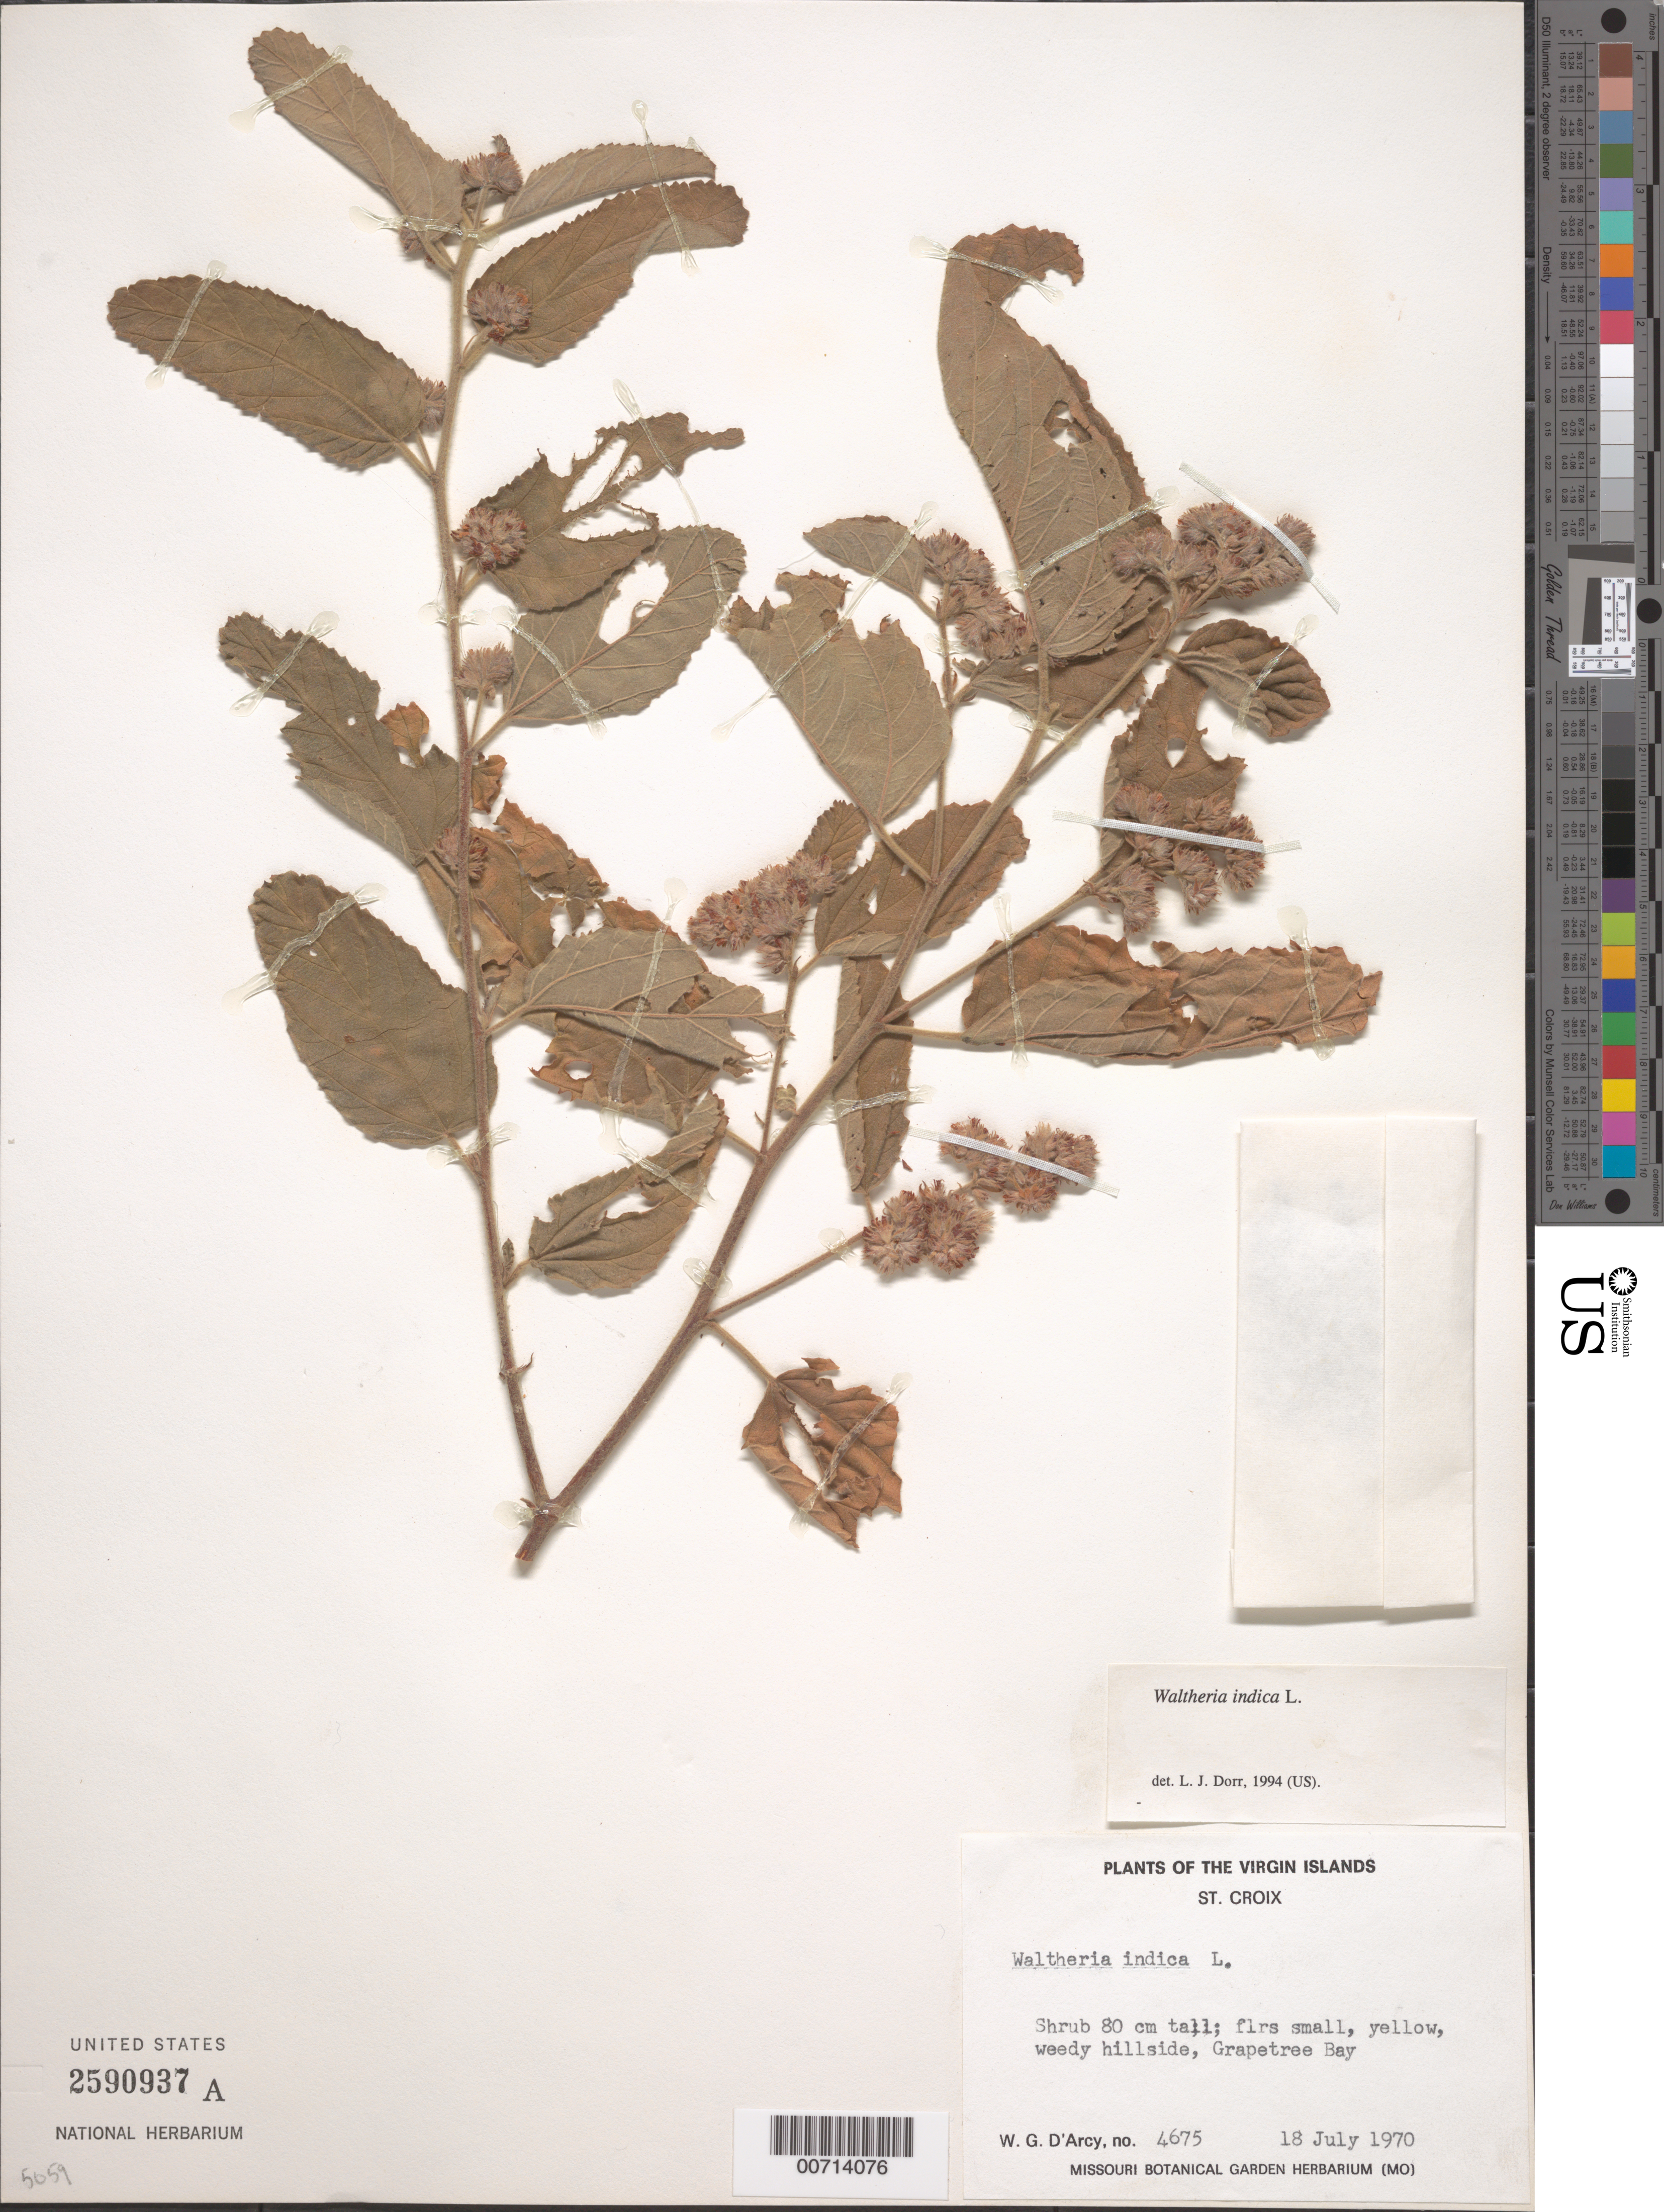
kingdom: Plantae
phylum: Tracheophyta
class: Magnoliopsida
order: Malvales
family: Malvaceae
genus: Waltheria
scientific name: Waltheria indica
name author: L.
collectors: W. G. D'Arcy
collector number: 4675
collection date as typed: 18 Jul 1970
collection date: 1970-07-18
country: U.S. Virgin Islands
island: St. Croix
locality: Grapetree Bay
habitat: Weedy hillside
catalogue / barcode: US 2590937A